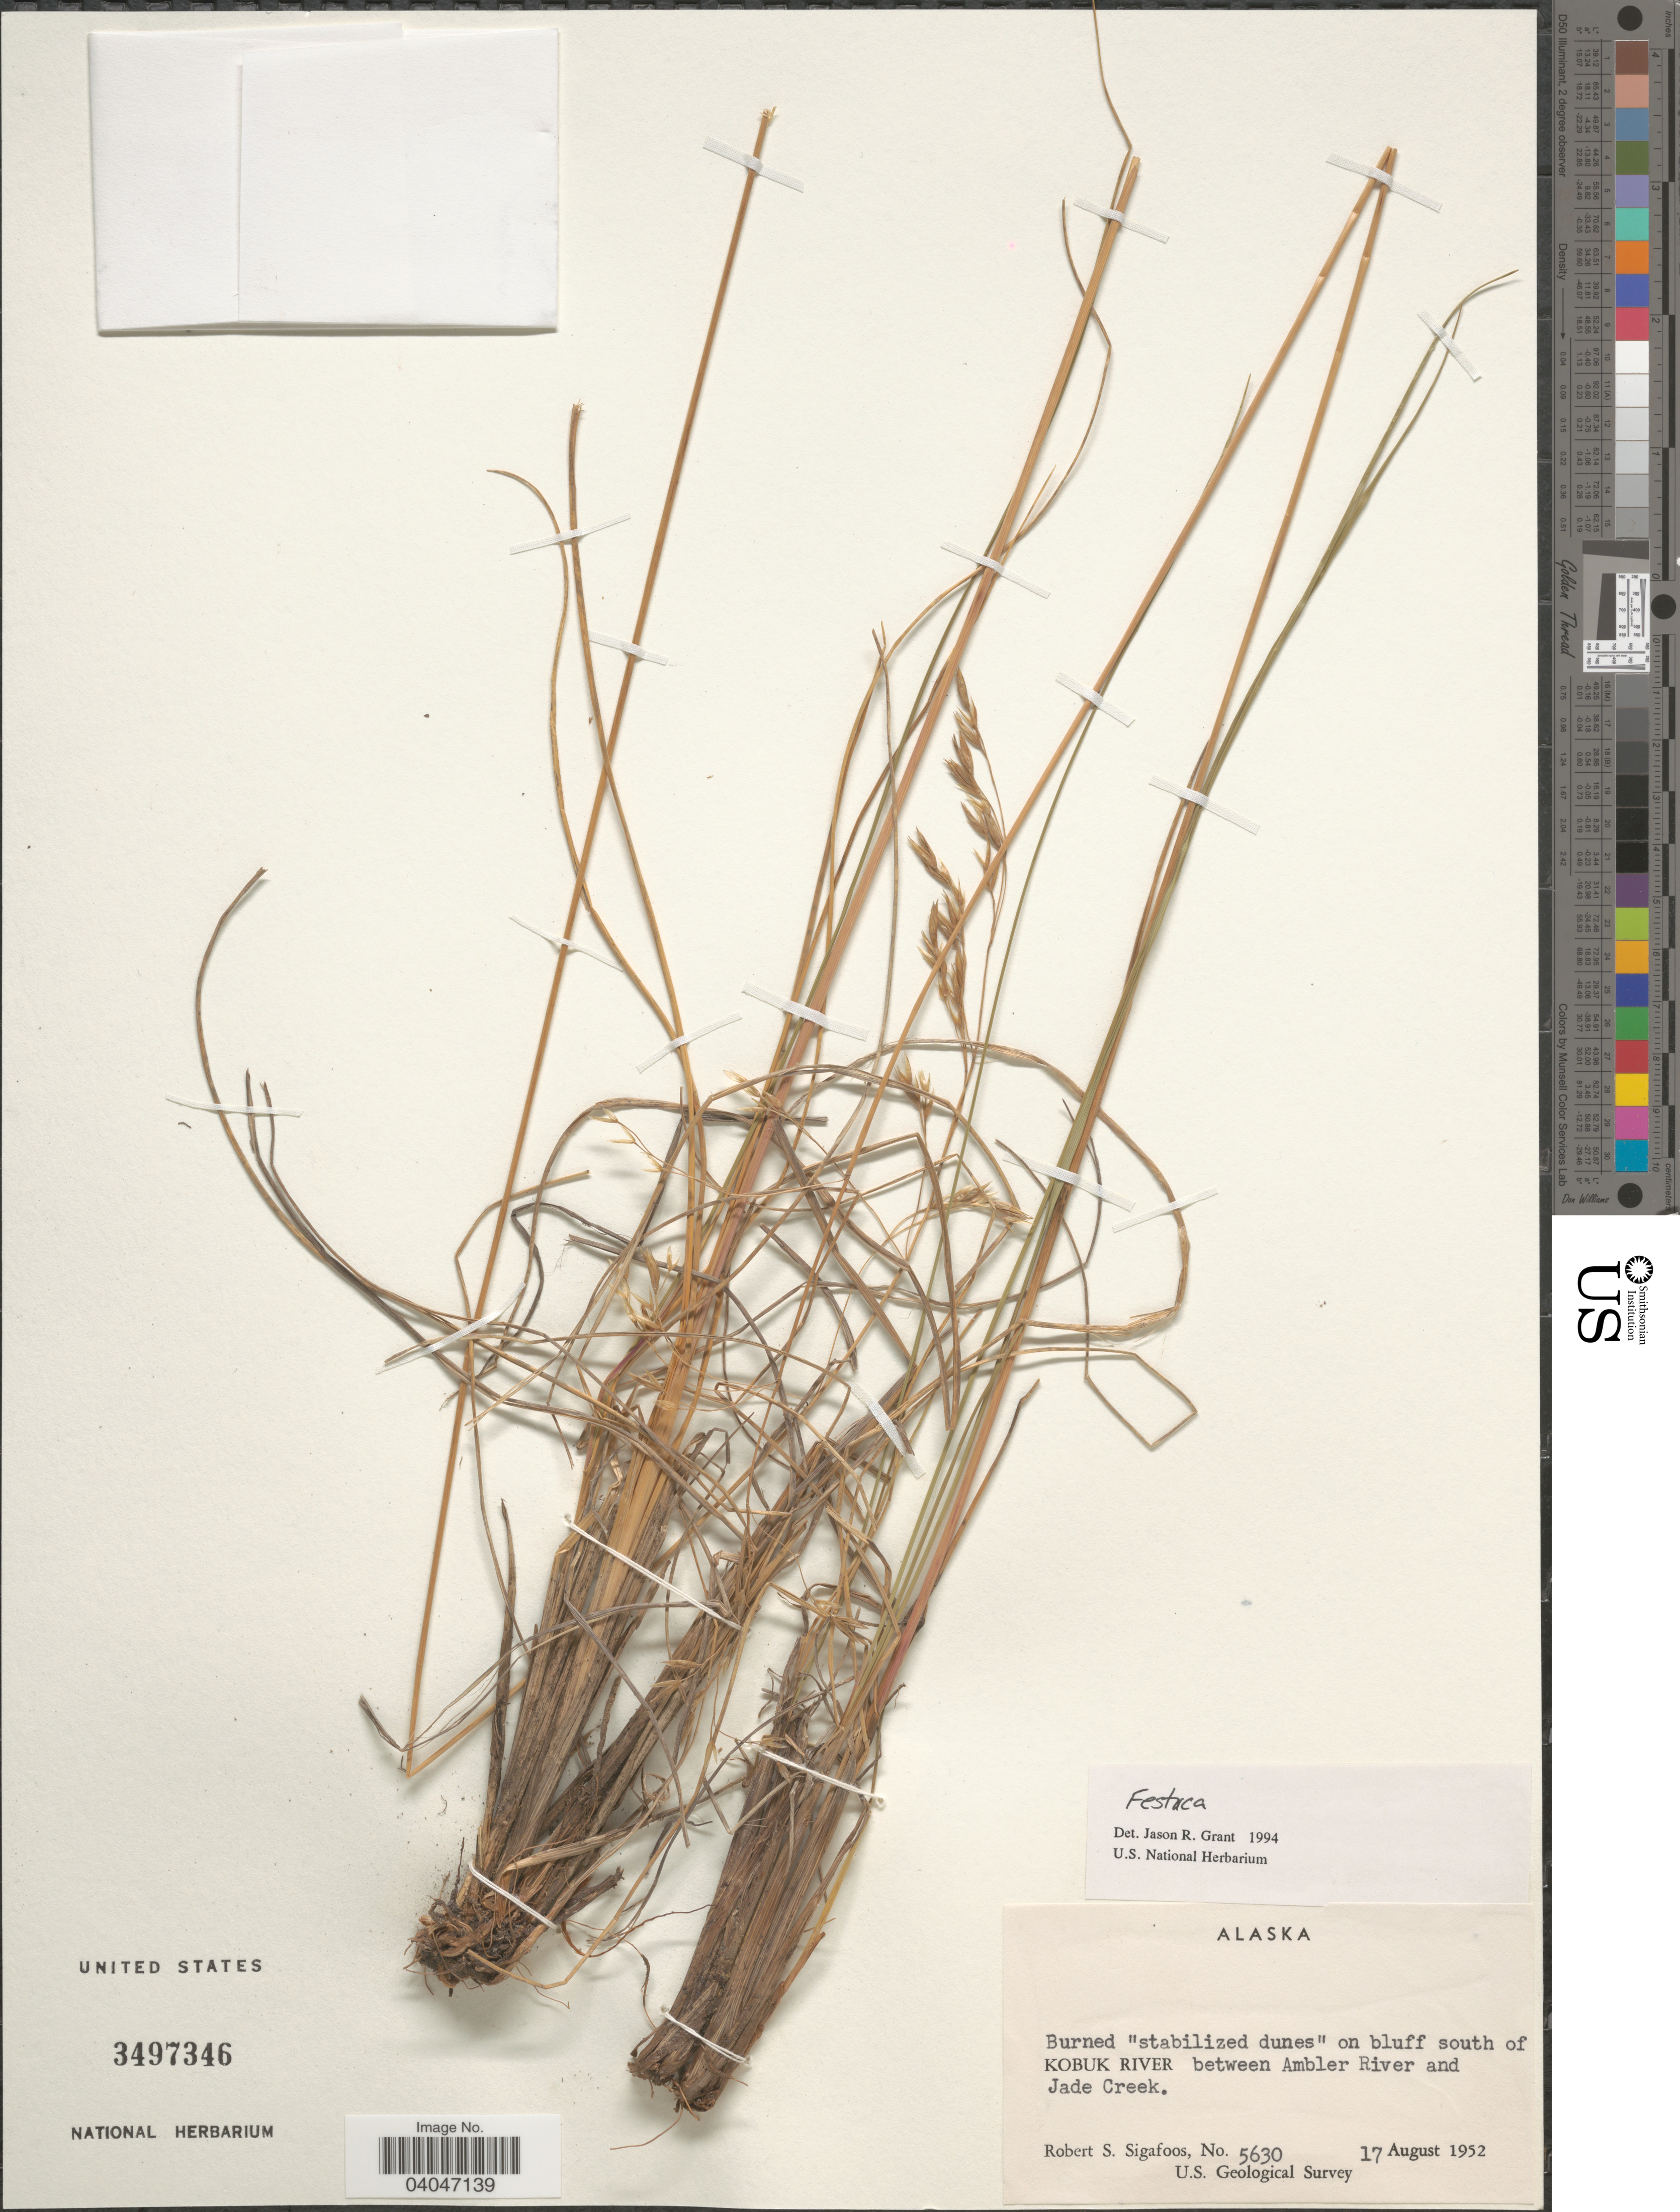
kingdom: Plantae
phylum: Tracheophyta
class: Liliopsida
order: Poales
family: Poaceae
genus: Festuca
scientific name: Festuca sp.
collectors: R. Sigafoos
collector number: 5630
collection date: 1952-08-17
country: United States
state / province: Alaska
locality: Burned "stabilized dunes" on bluff south of Kobuk River between Ambler River and Jade Creek.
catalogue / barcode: US 3497346